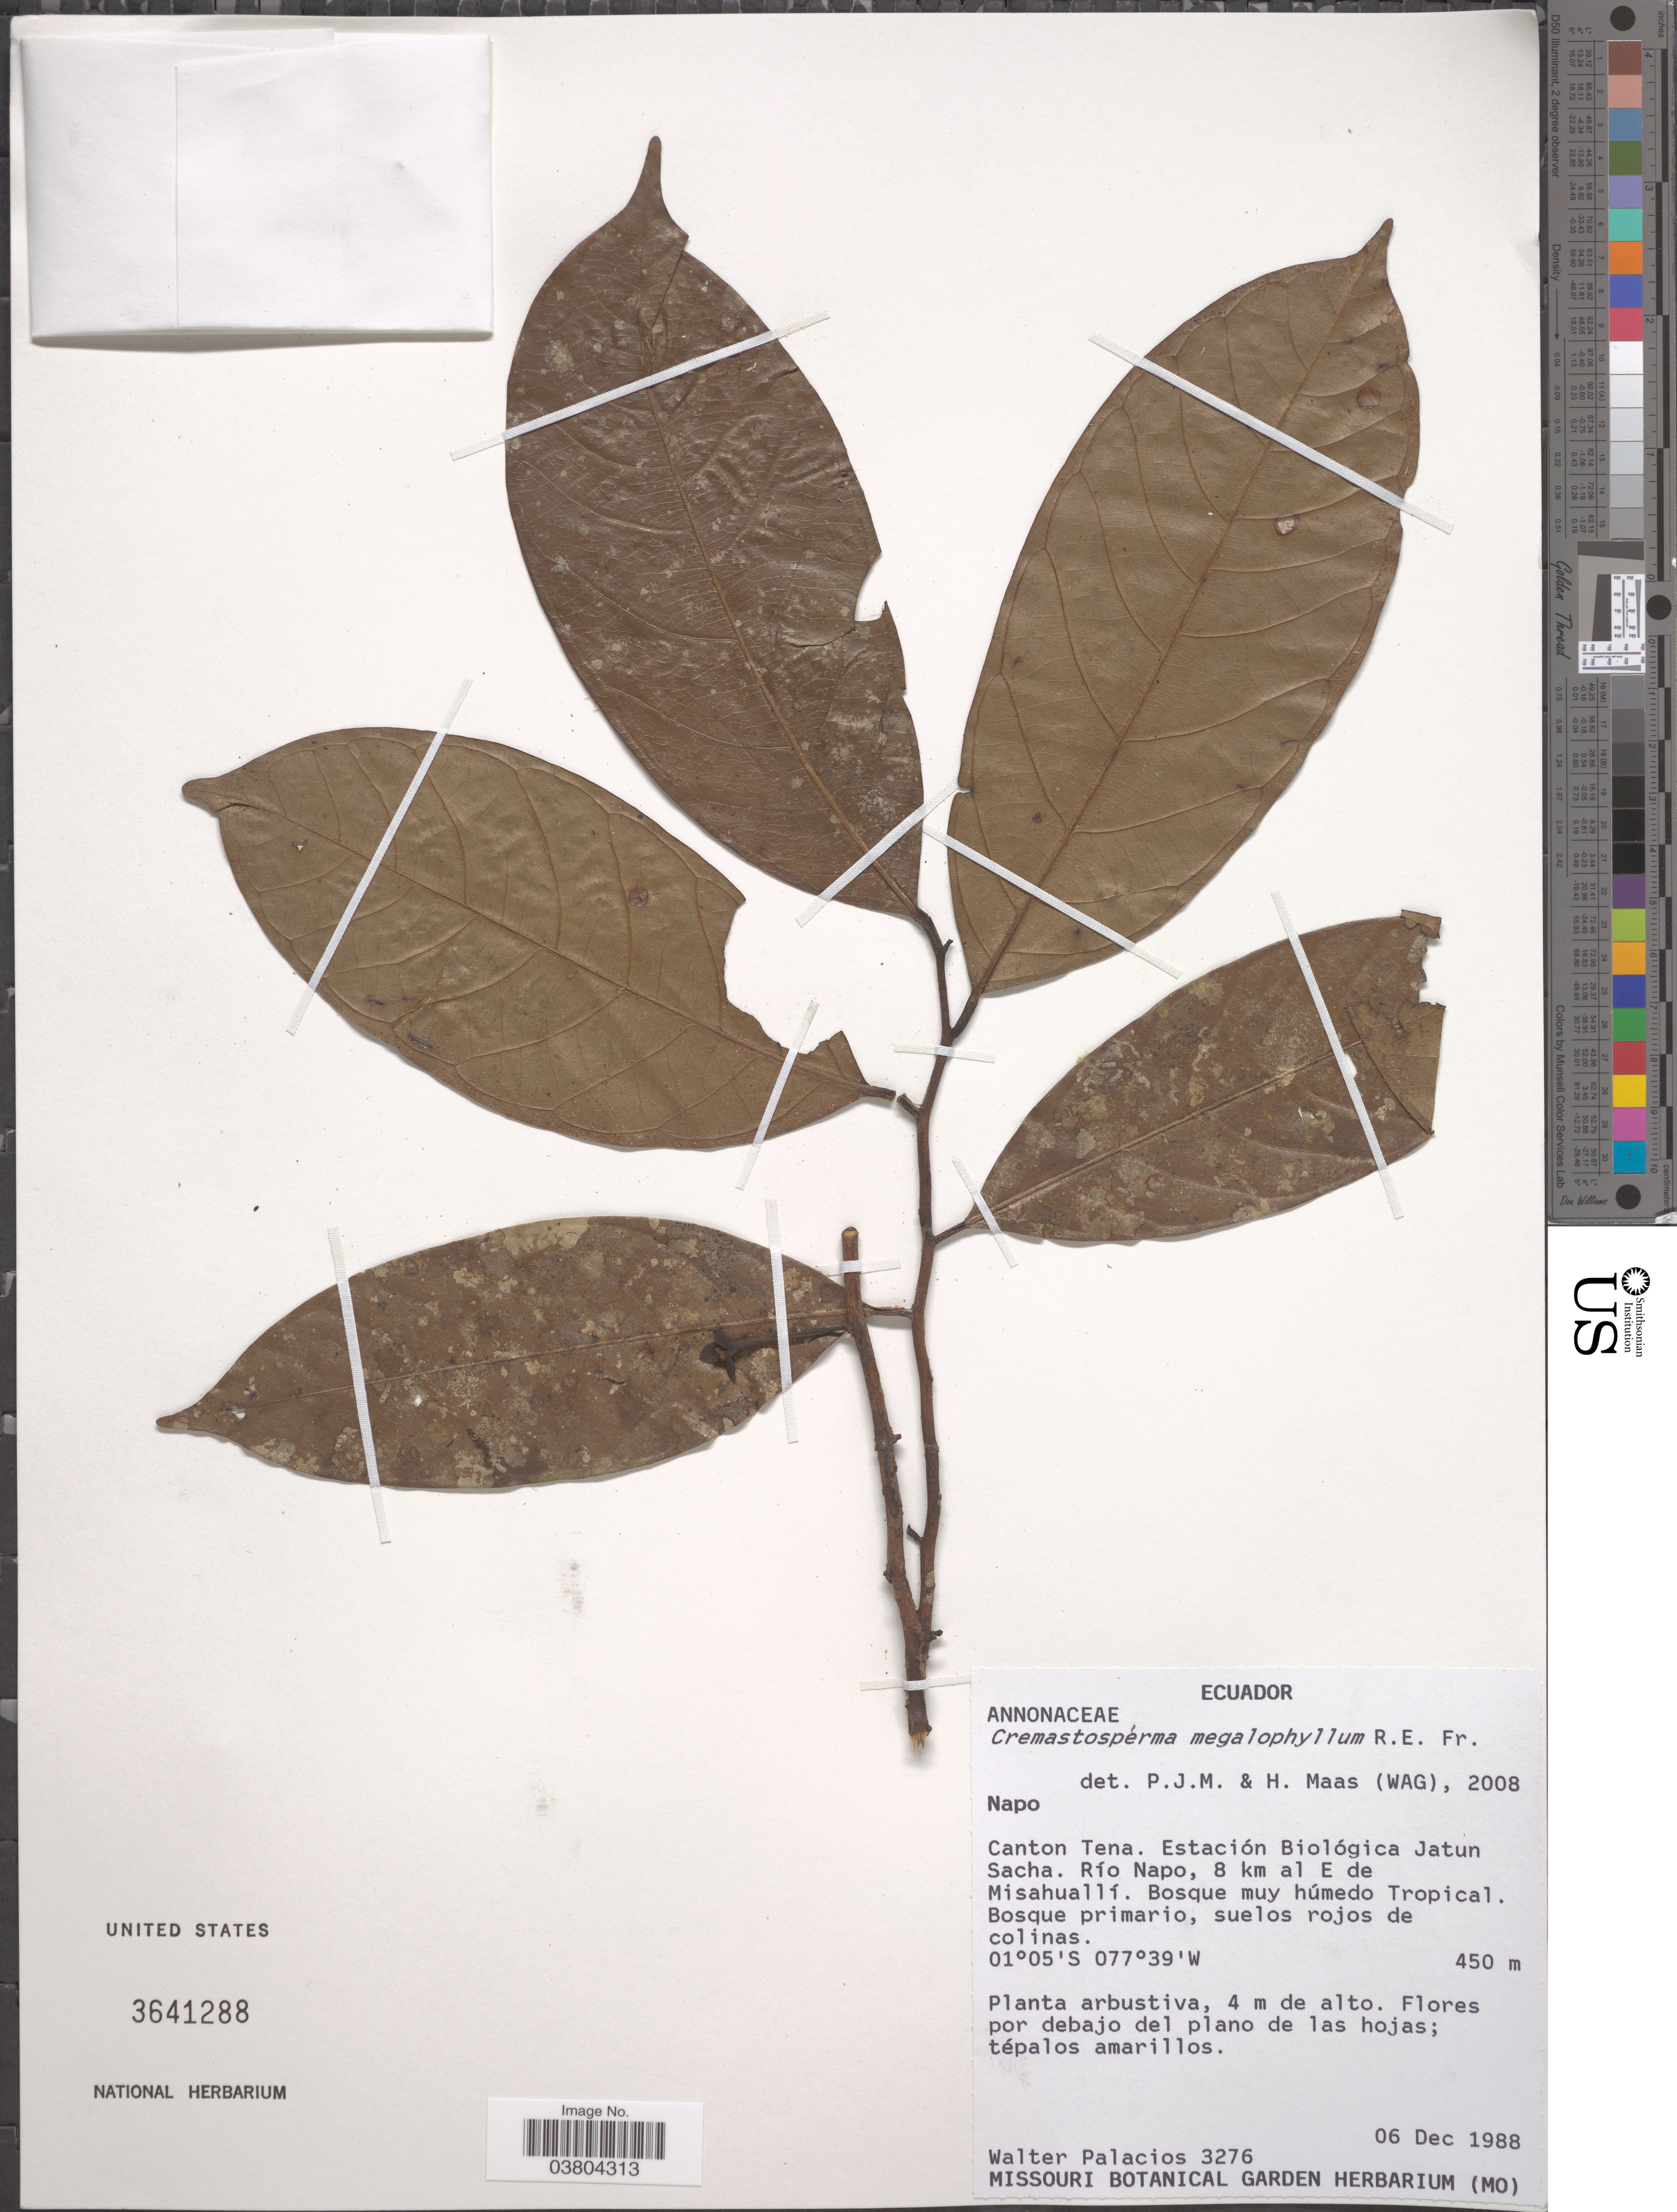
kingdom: Plantae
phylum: Tracheophyta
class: Magnoliopsida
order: Magnoliales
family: Annonaceae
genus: Cremastosperma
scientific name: Cremastosperma megalophyllum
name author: R.E. Fr.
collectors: W. Palacios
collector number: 3276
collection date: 1988-12-06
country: Ecuador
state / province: Napo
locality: Canton Tena. Estación Biológica Jatun Sacha. Río Napo, 8 km al E de Misahuallí.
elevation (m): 450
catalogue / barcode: US 3641288